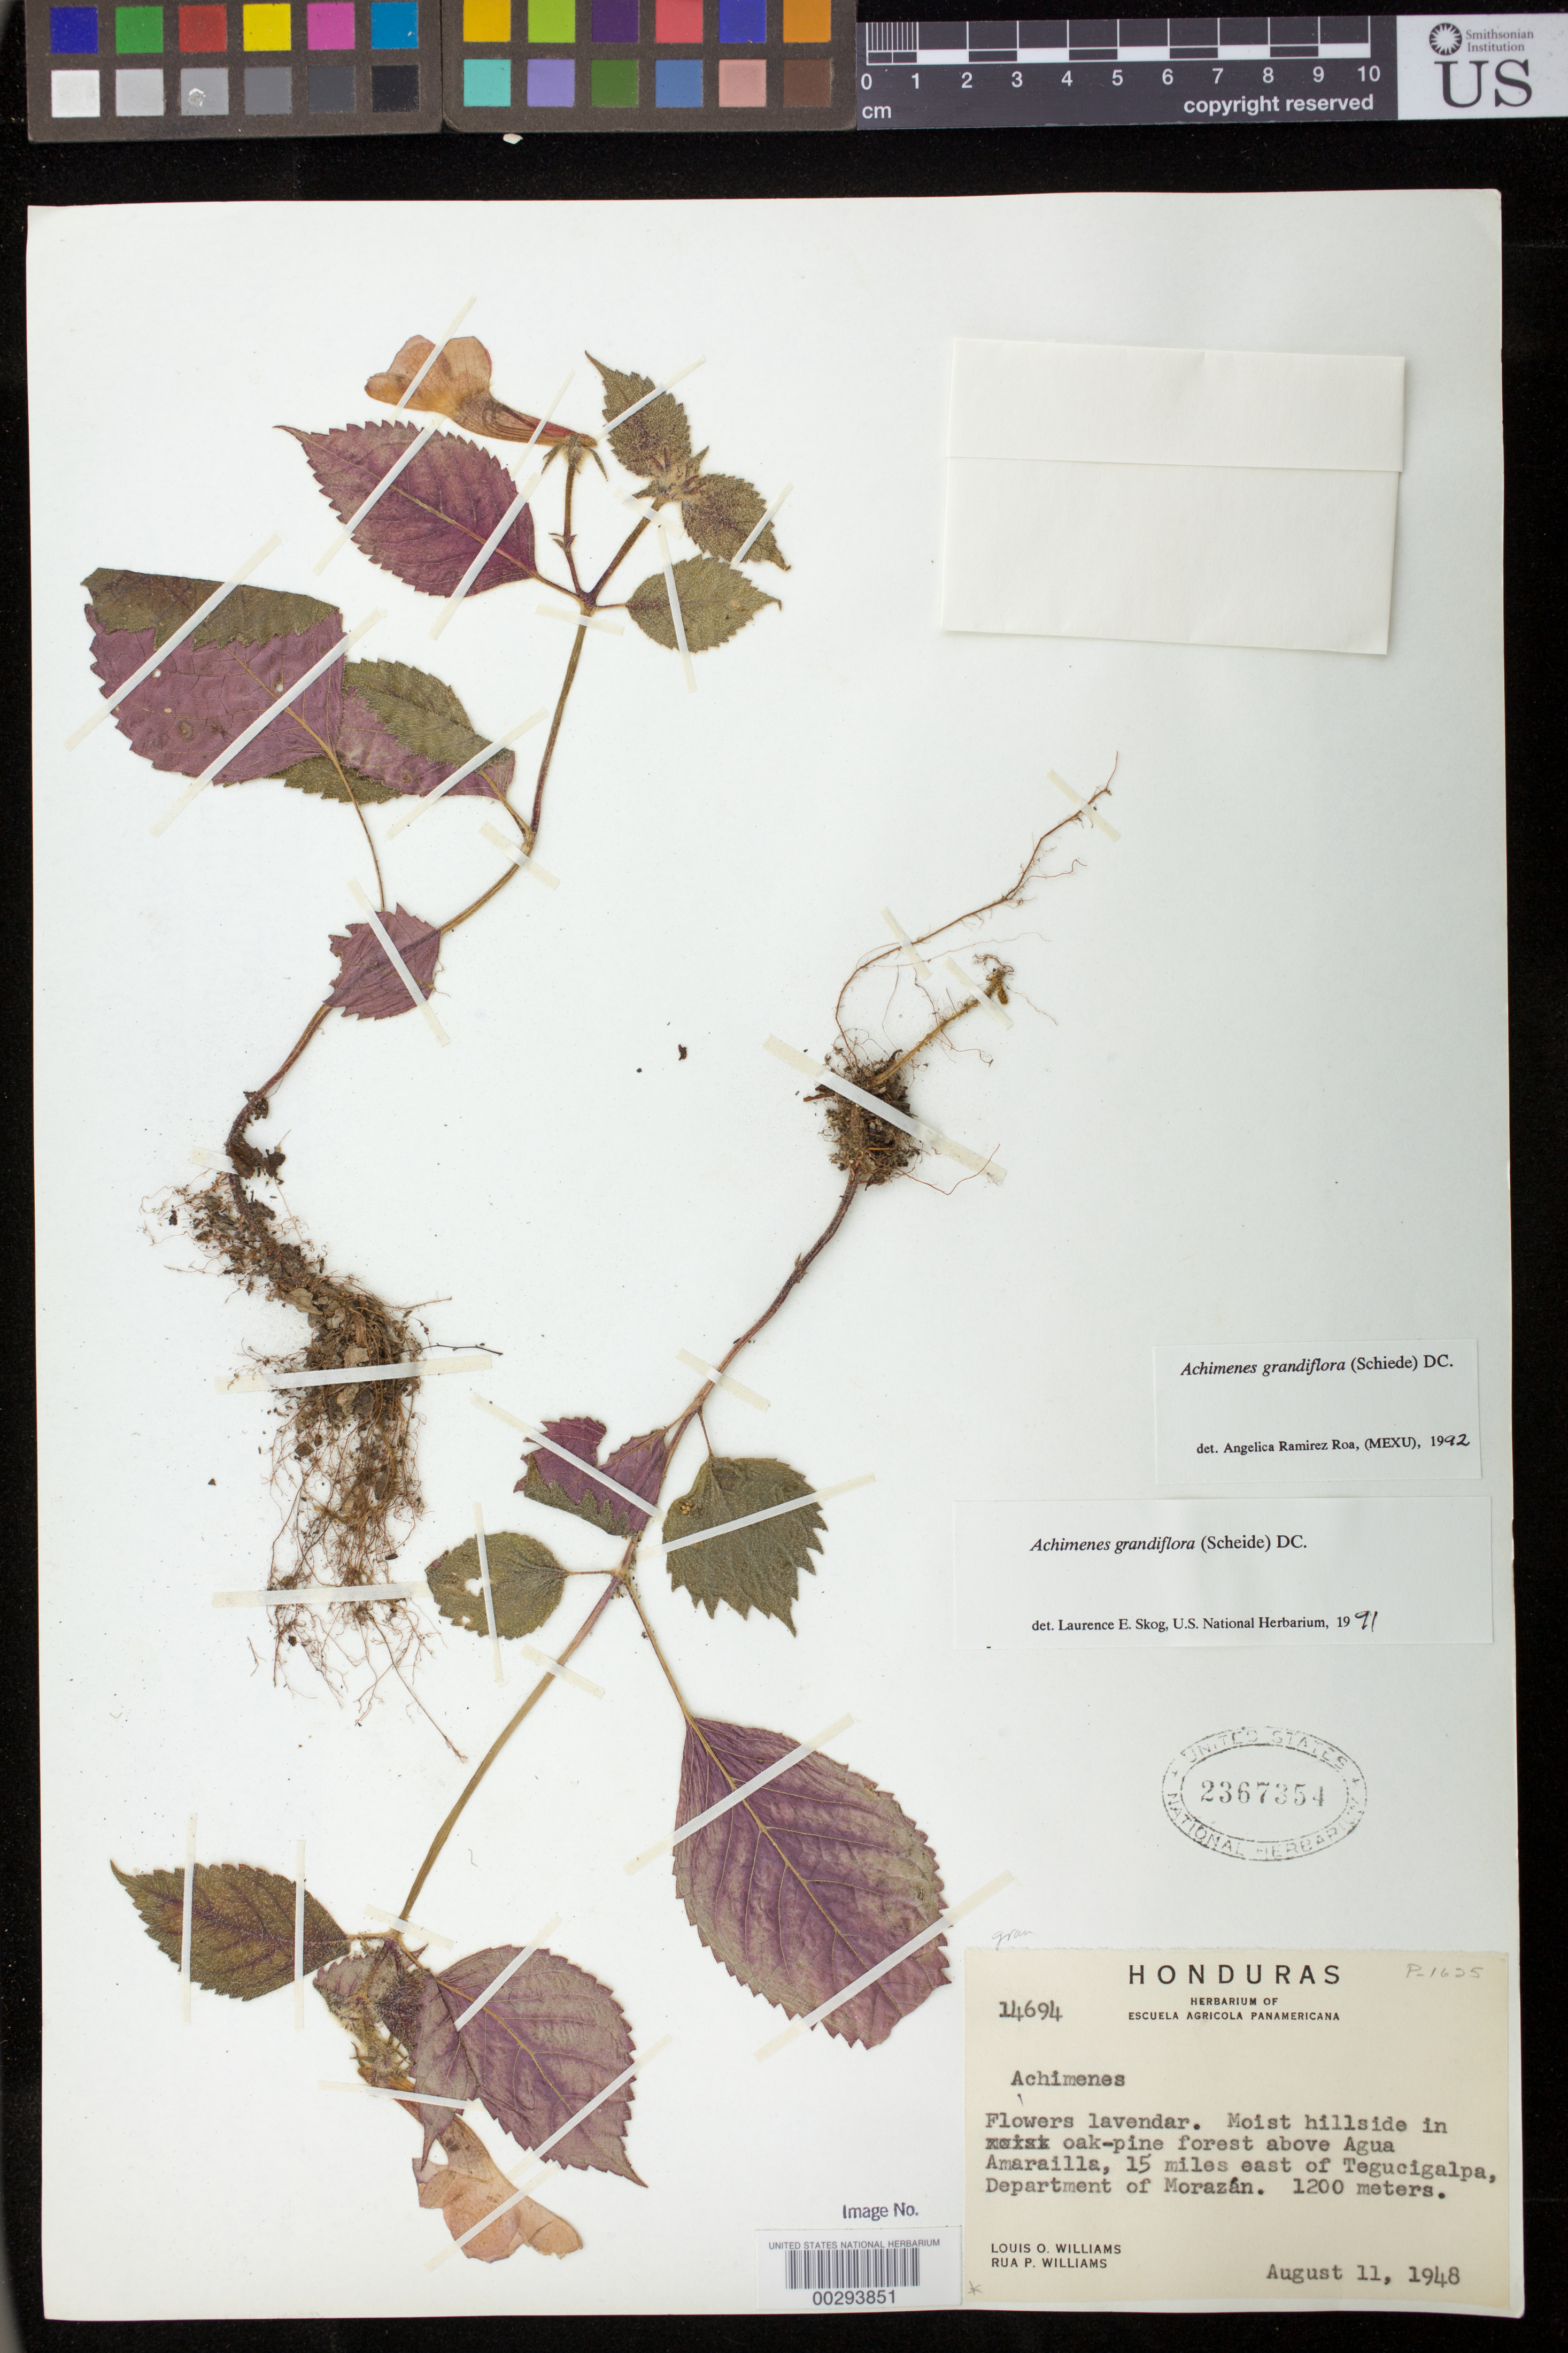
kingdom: Plantae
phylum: Tracheophyta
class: Magnoliopsida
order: Lamiales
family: Gesneriaceae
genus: Achimenes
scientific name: Achimenes grandiflora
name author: (Schiede) DC.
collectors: L. O. Williams & R. P. Williams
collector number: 14694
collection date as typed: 11 Aug 1948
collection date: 1948-08-11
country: Honduras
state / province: Fco. Morazán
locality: above Agua Amarailla, 15 mi E of Tegucigalpa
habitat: Moist hillside in oak-pine forest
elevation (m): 1200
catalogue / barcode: US 2367354